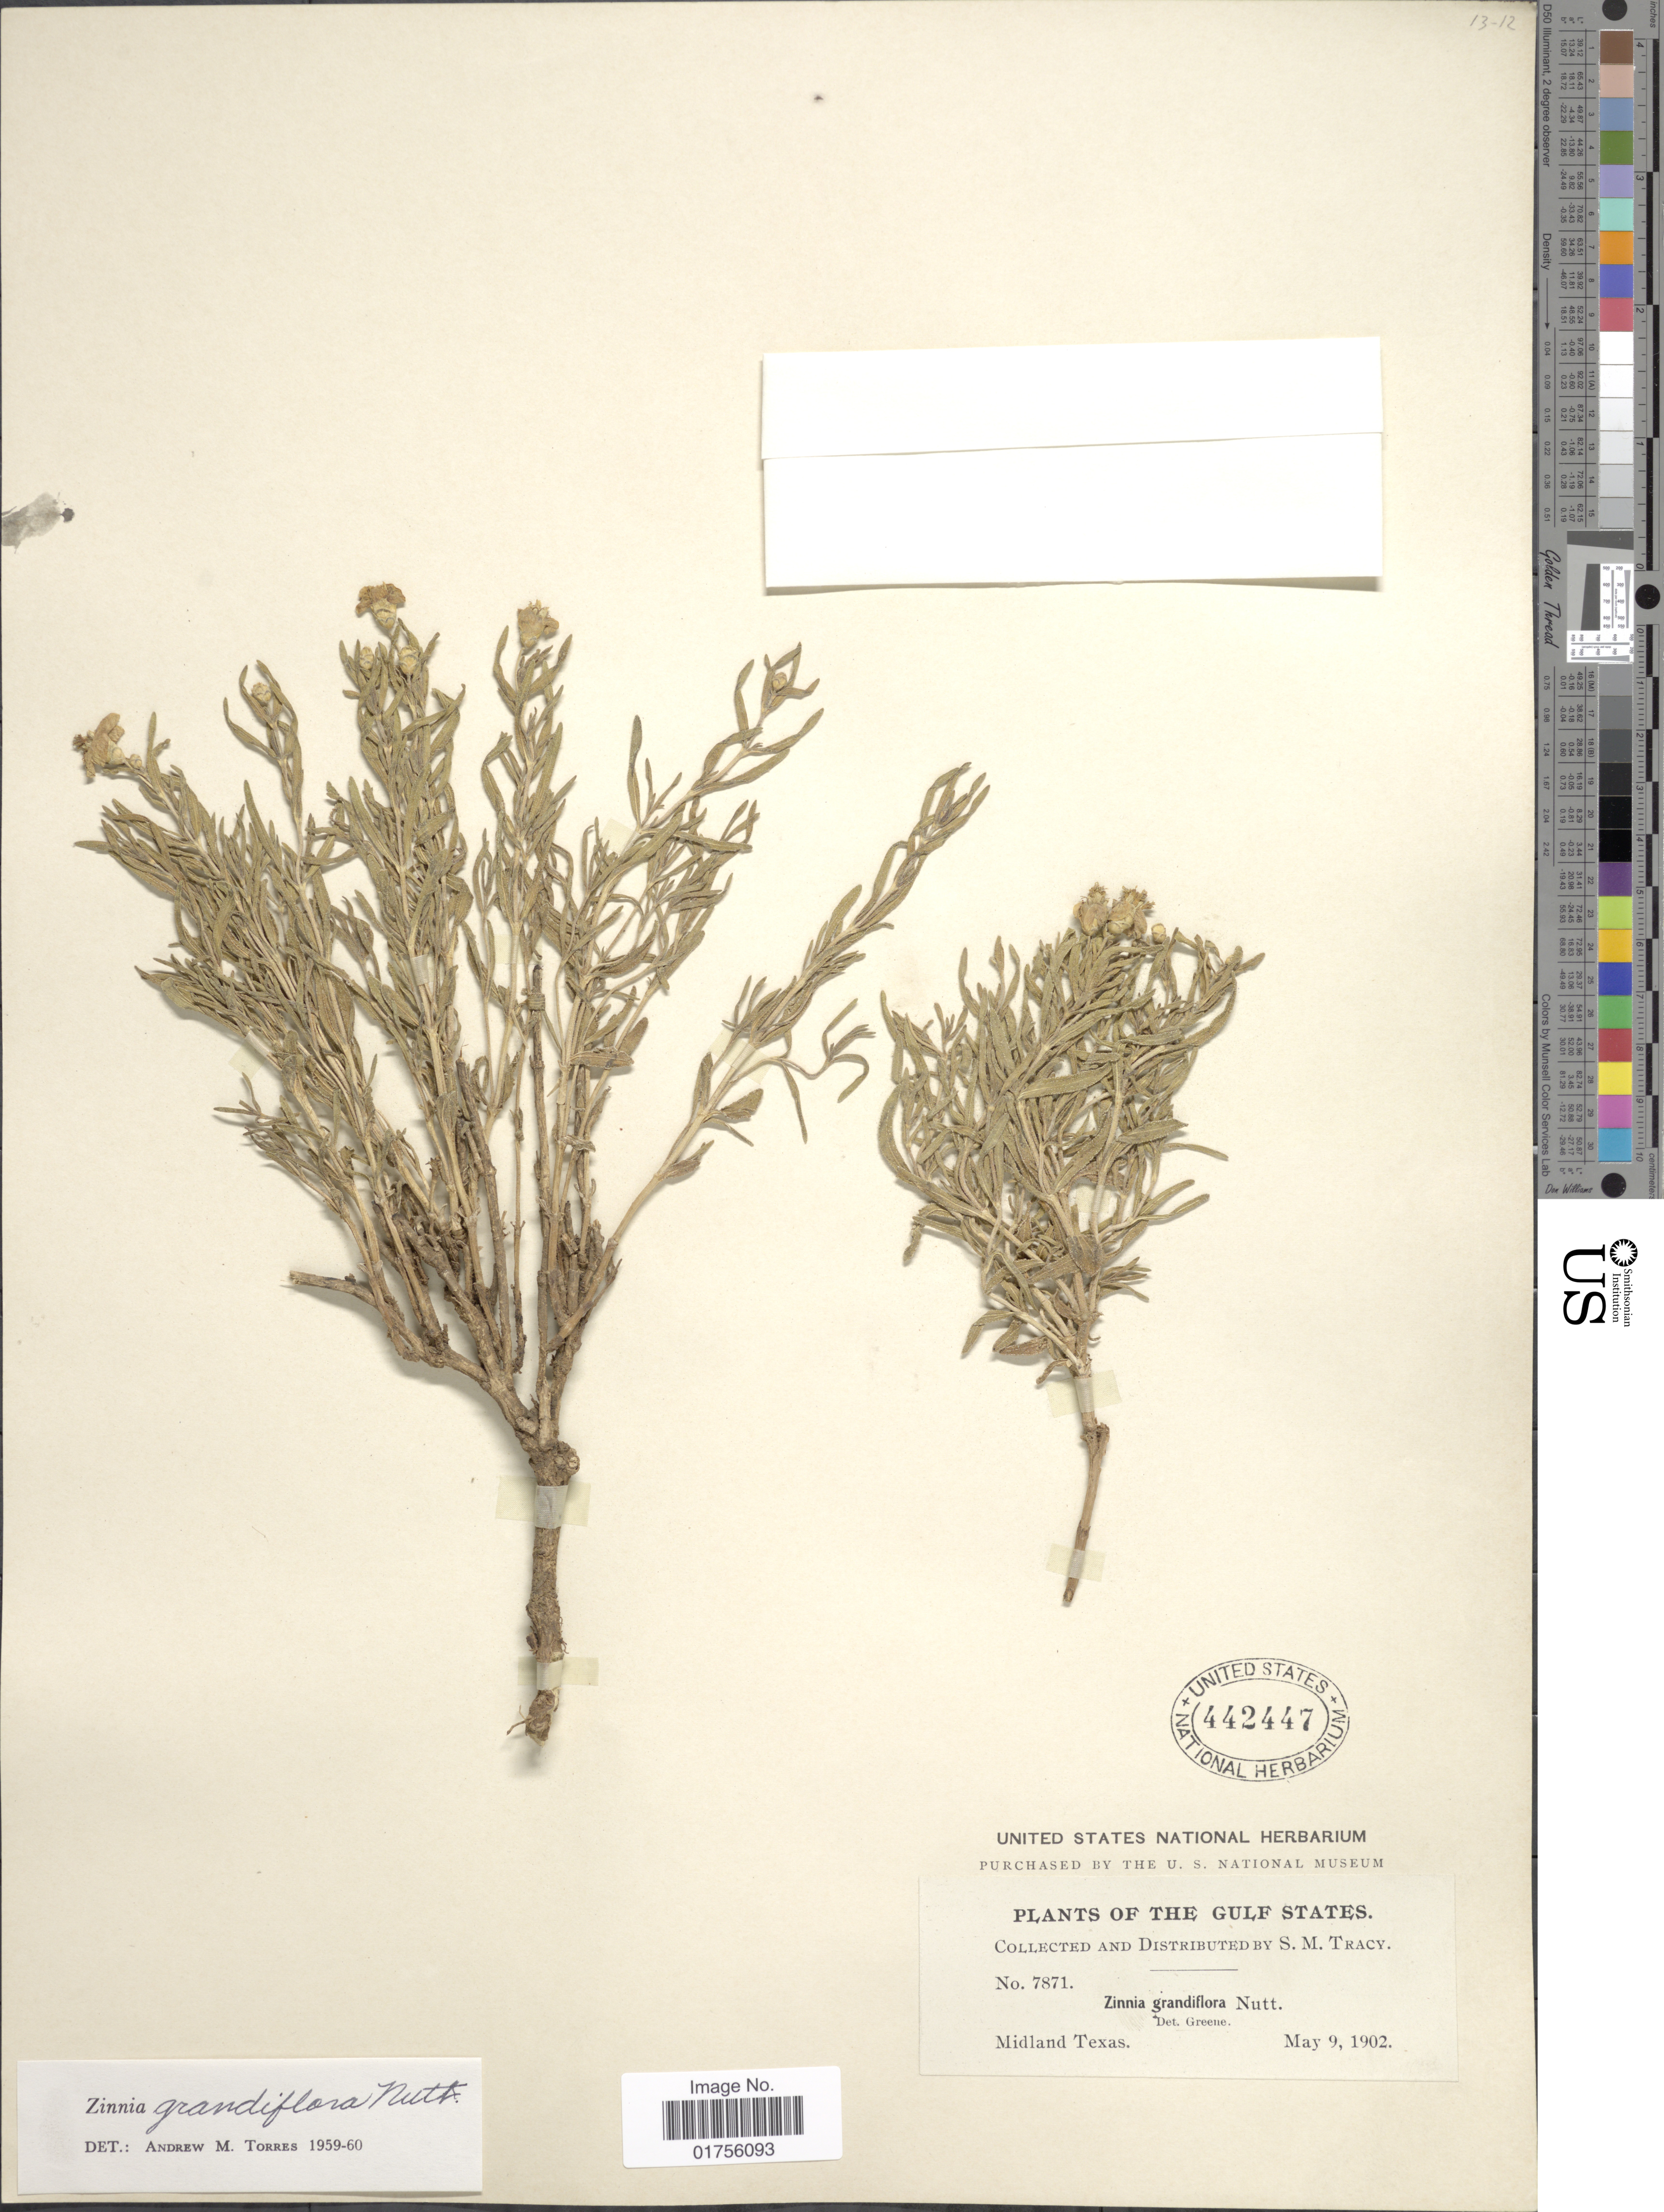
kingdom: Plantae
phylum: Tracheophyta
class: Magnoliopsida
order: Asterales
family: Asteraceae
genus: Zinnia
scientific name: Zinnia grandiflora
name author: Nutt.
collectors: S. M. Tracy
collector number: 7871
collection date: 1902-05-09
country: United States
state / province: Texas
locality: The Gulf States, Midland Texas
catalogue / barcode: US 442447